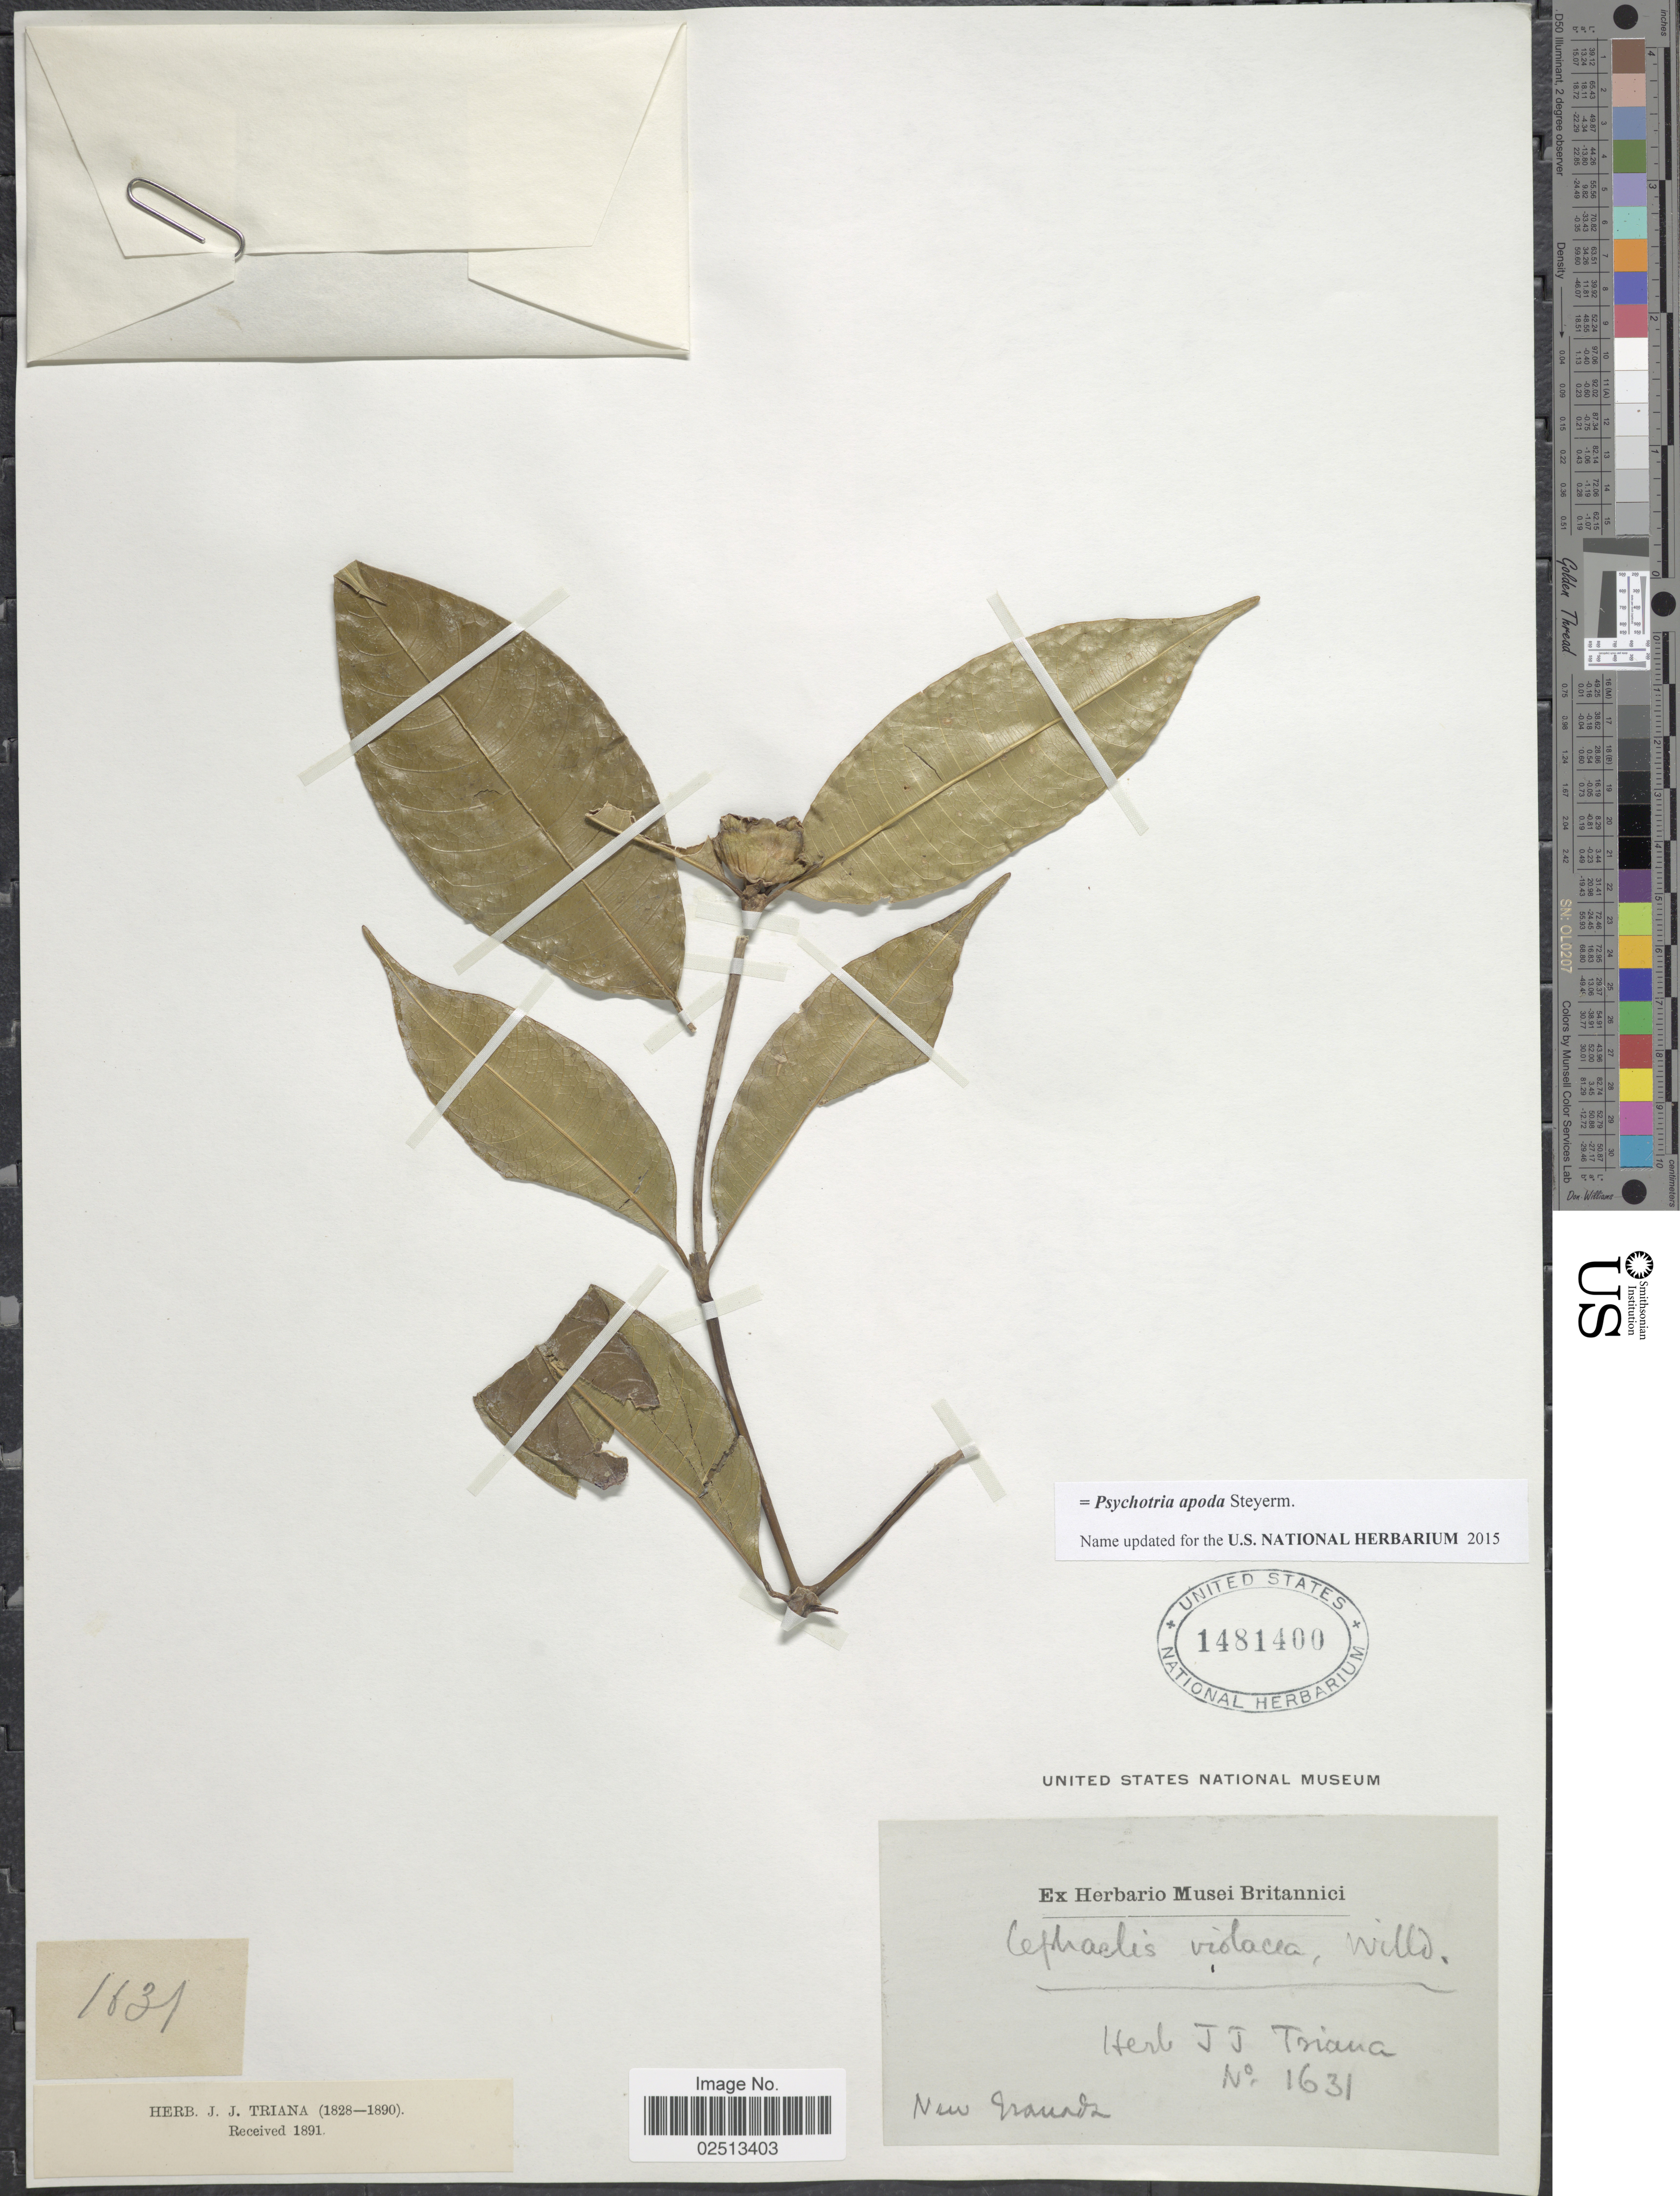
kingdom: Plantae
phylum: Tracheophyta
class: Magnoliopsida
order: Gentianales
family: Rubiaceae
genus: Psychotria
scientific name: Psychotria apoda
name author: Steyerm.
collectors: Ex Herb. J. J. Triana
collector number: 1631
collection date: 1828/1890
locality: New Granada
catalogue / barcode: US 1481400